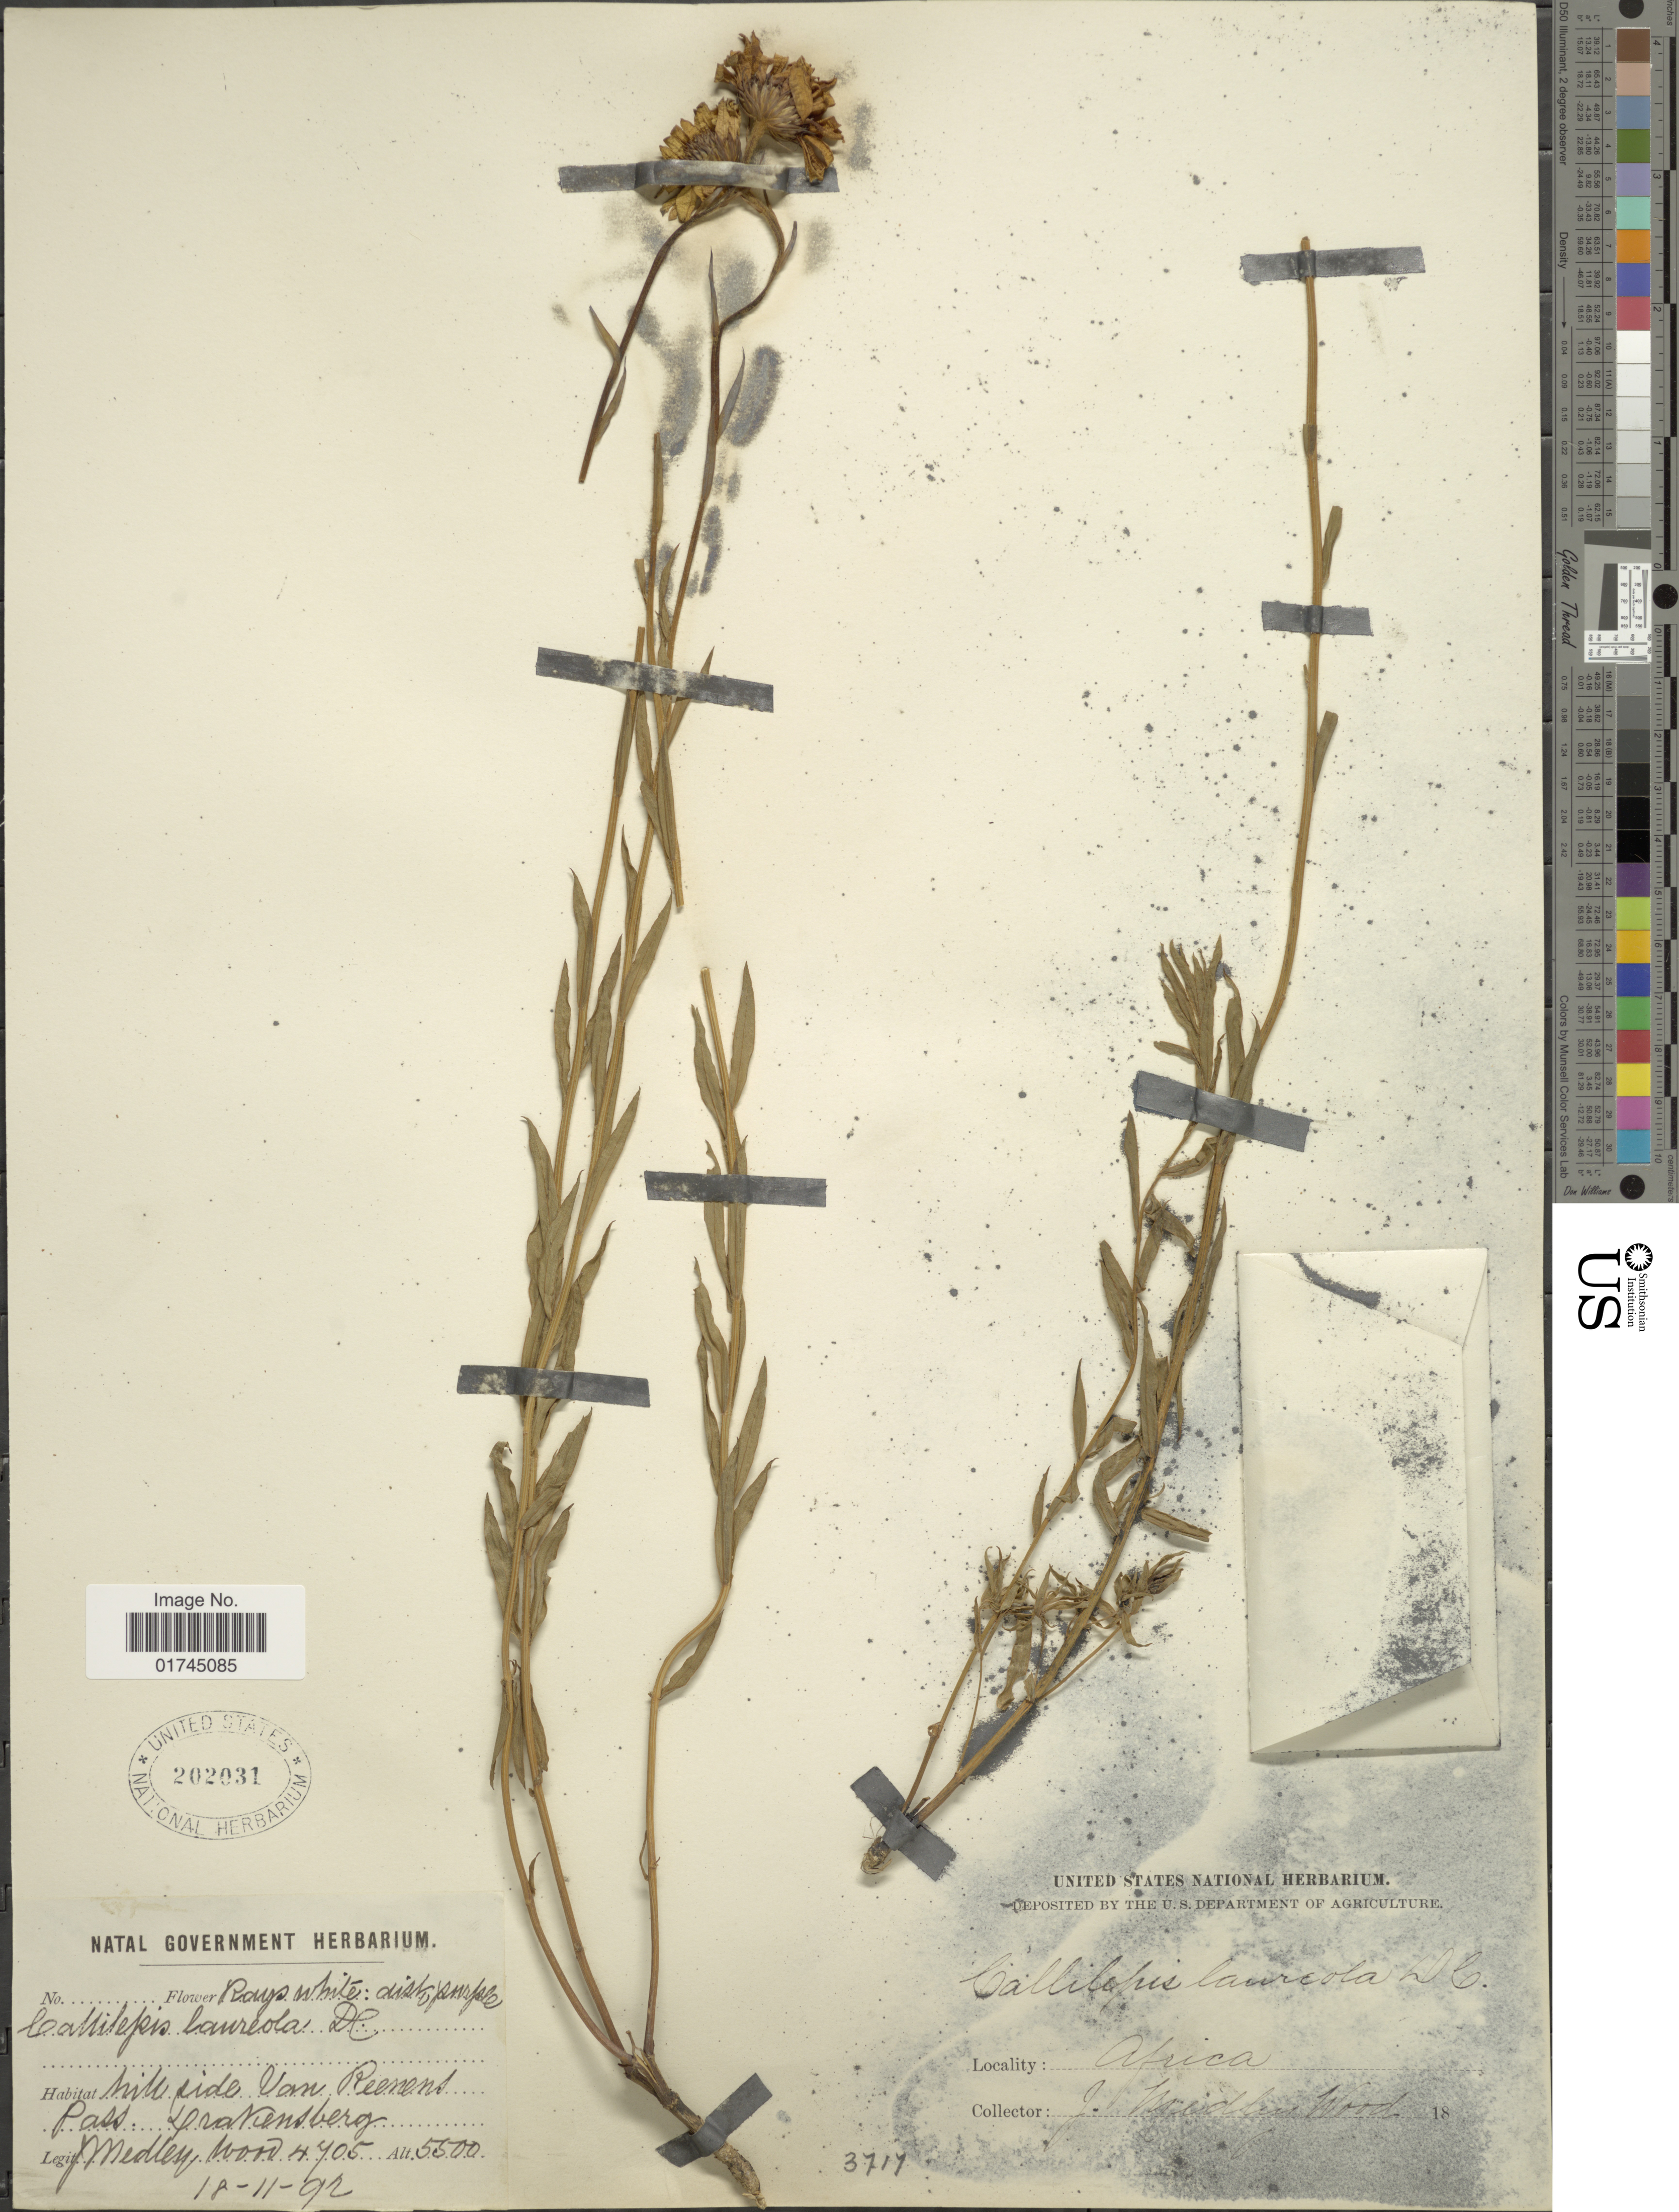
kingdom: Plantae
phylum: Tracheophyta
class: Magnoliopsida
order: Asterales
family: Asteraceae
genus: Callilepis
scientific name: Callilepis laureola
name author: DC.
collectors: J. M. Wood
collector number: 4705*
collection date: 1892-11-18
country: South Africa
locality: Hills ide Van Reenens Pass Dratiensberg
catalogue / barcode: US 202031